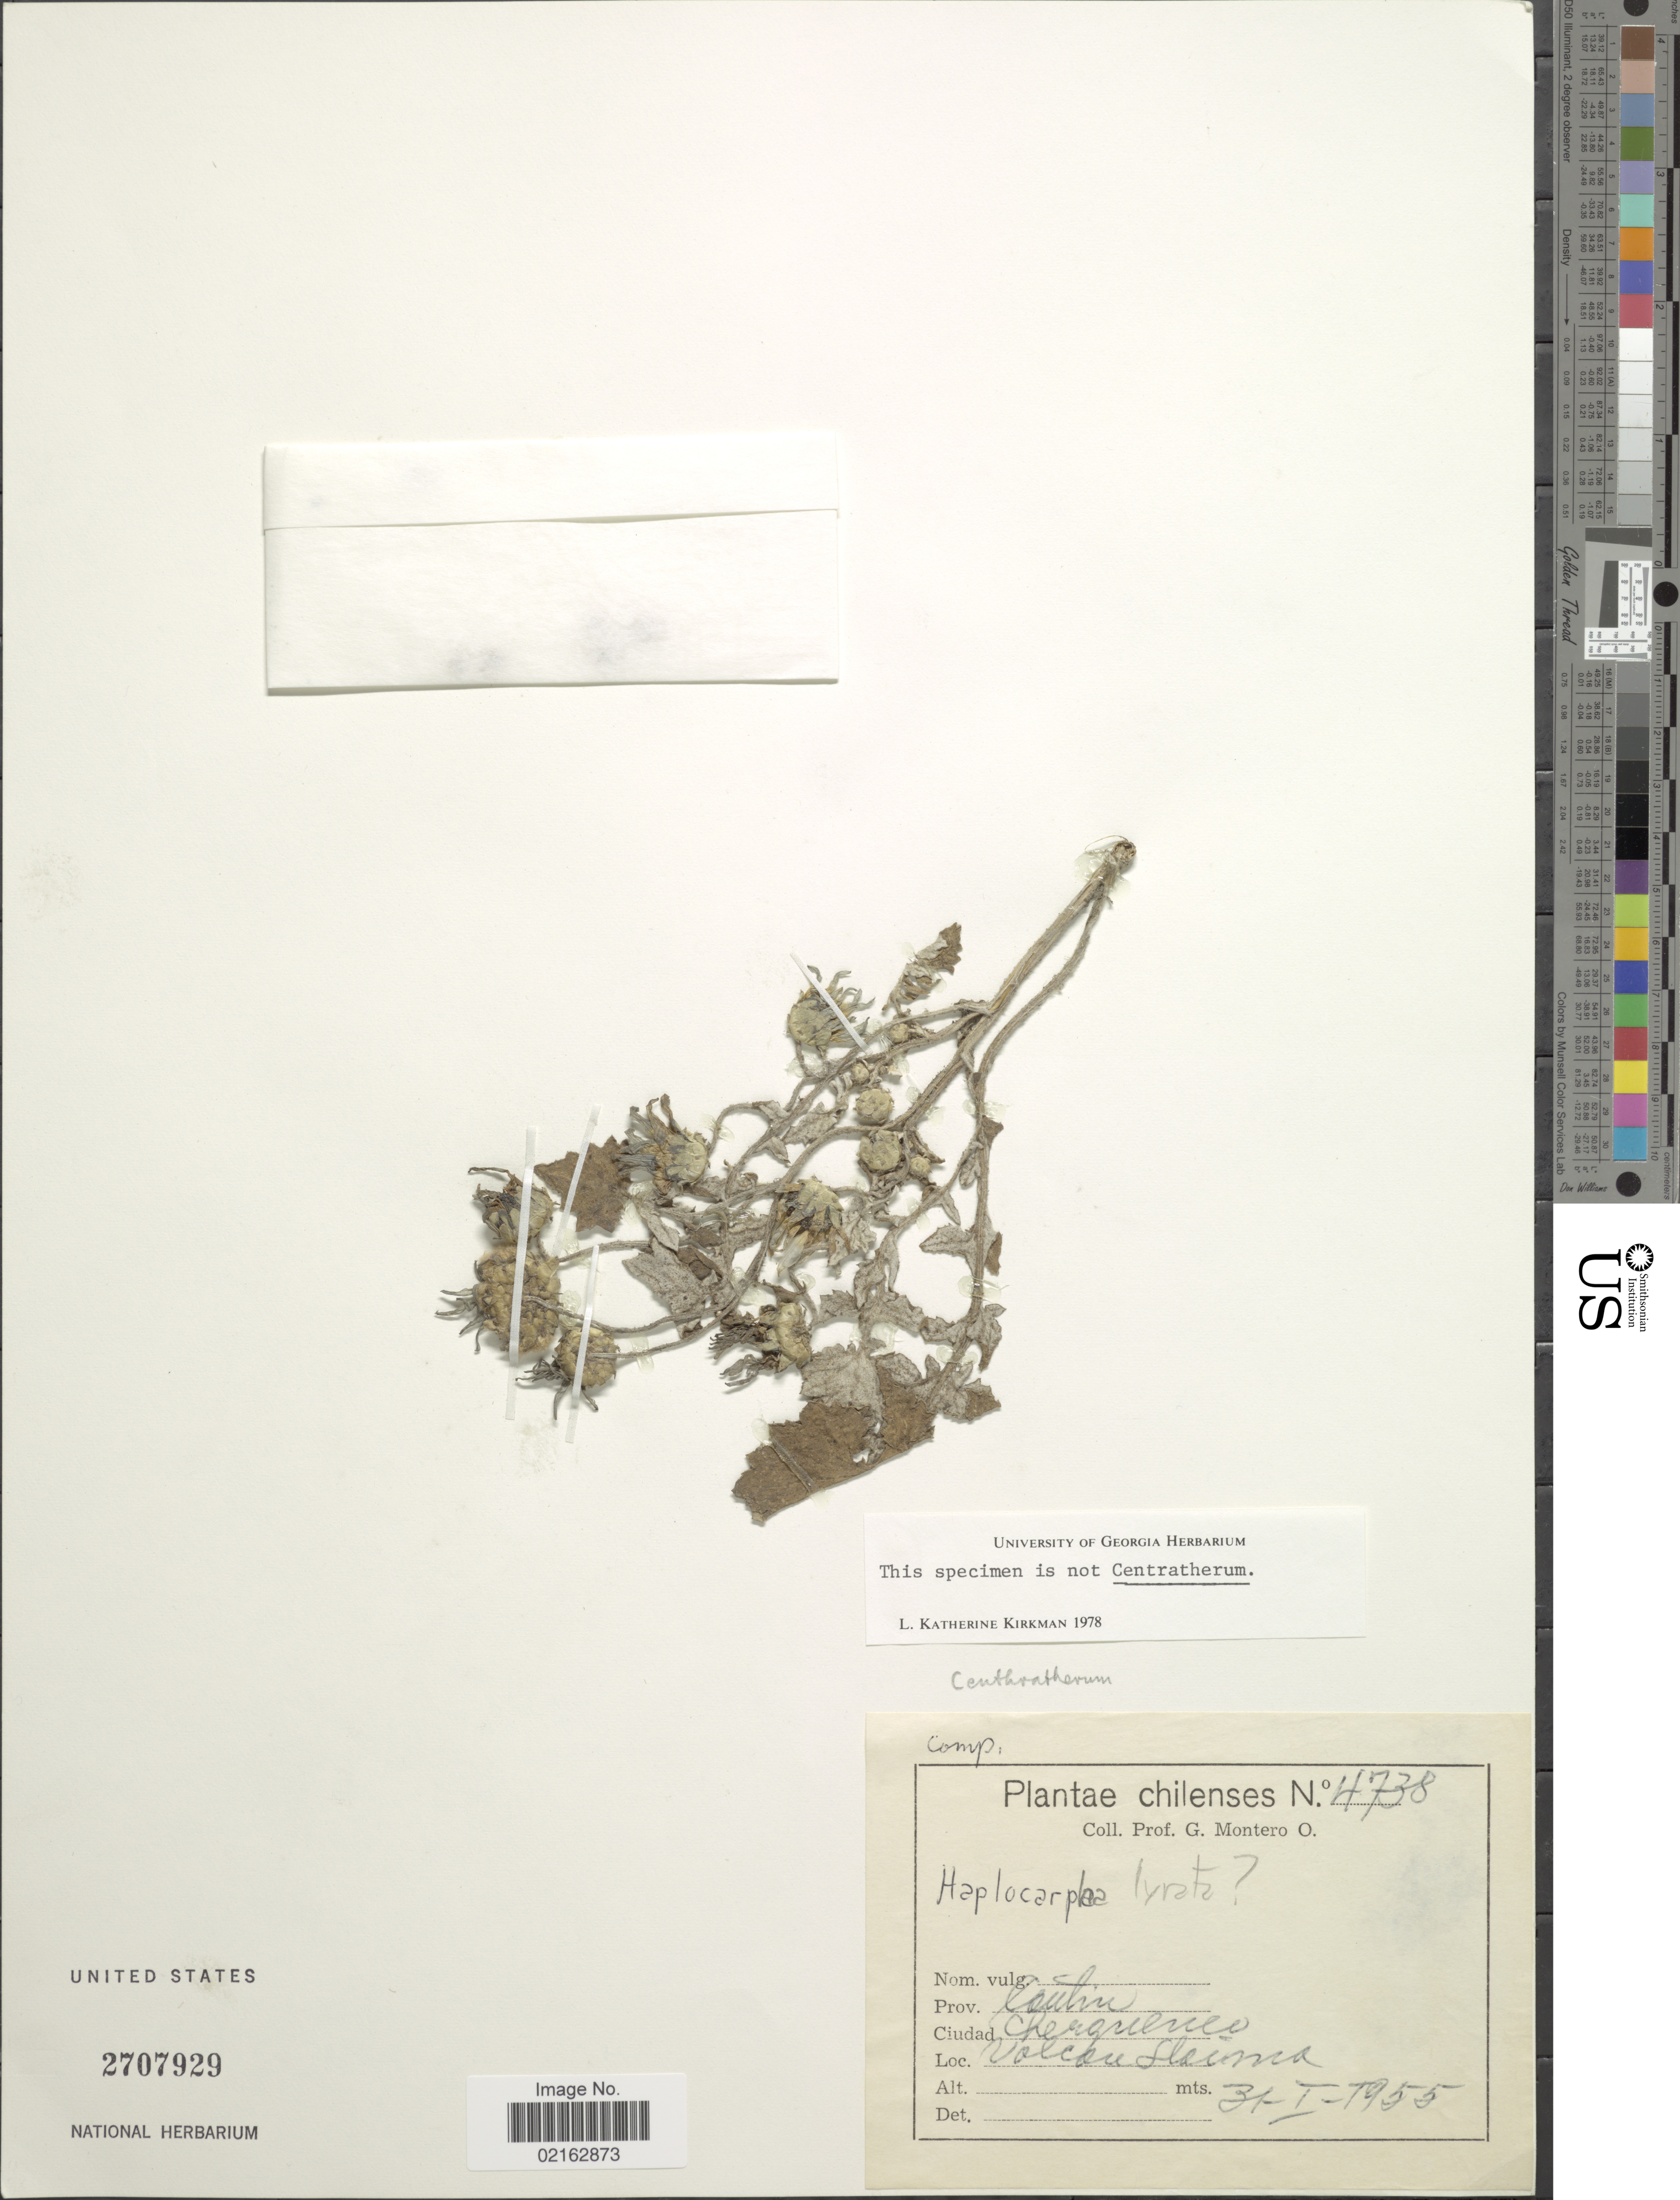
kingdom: Plantae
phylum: Tracheophyta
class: Magnoliopsida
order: Asterales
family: Asteraceae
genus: Haplocarpha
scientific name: Haplocarpha lyrata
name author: Harv.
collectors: G. Montero O.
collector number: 4738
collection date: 1955-01-31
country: Chile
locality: Prov. Cautín, Cherquenco. Volcan Llaima.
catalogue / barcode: US 2707929